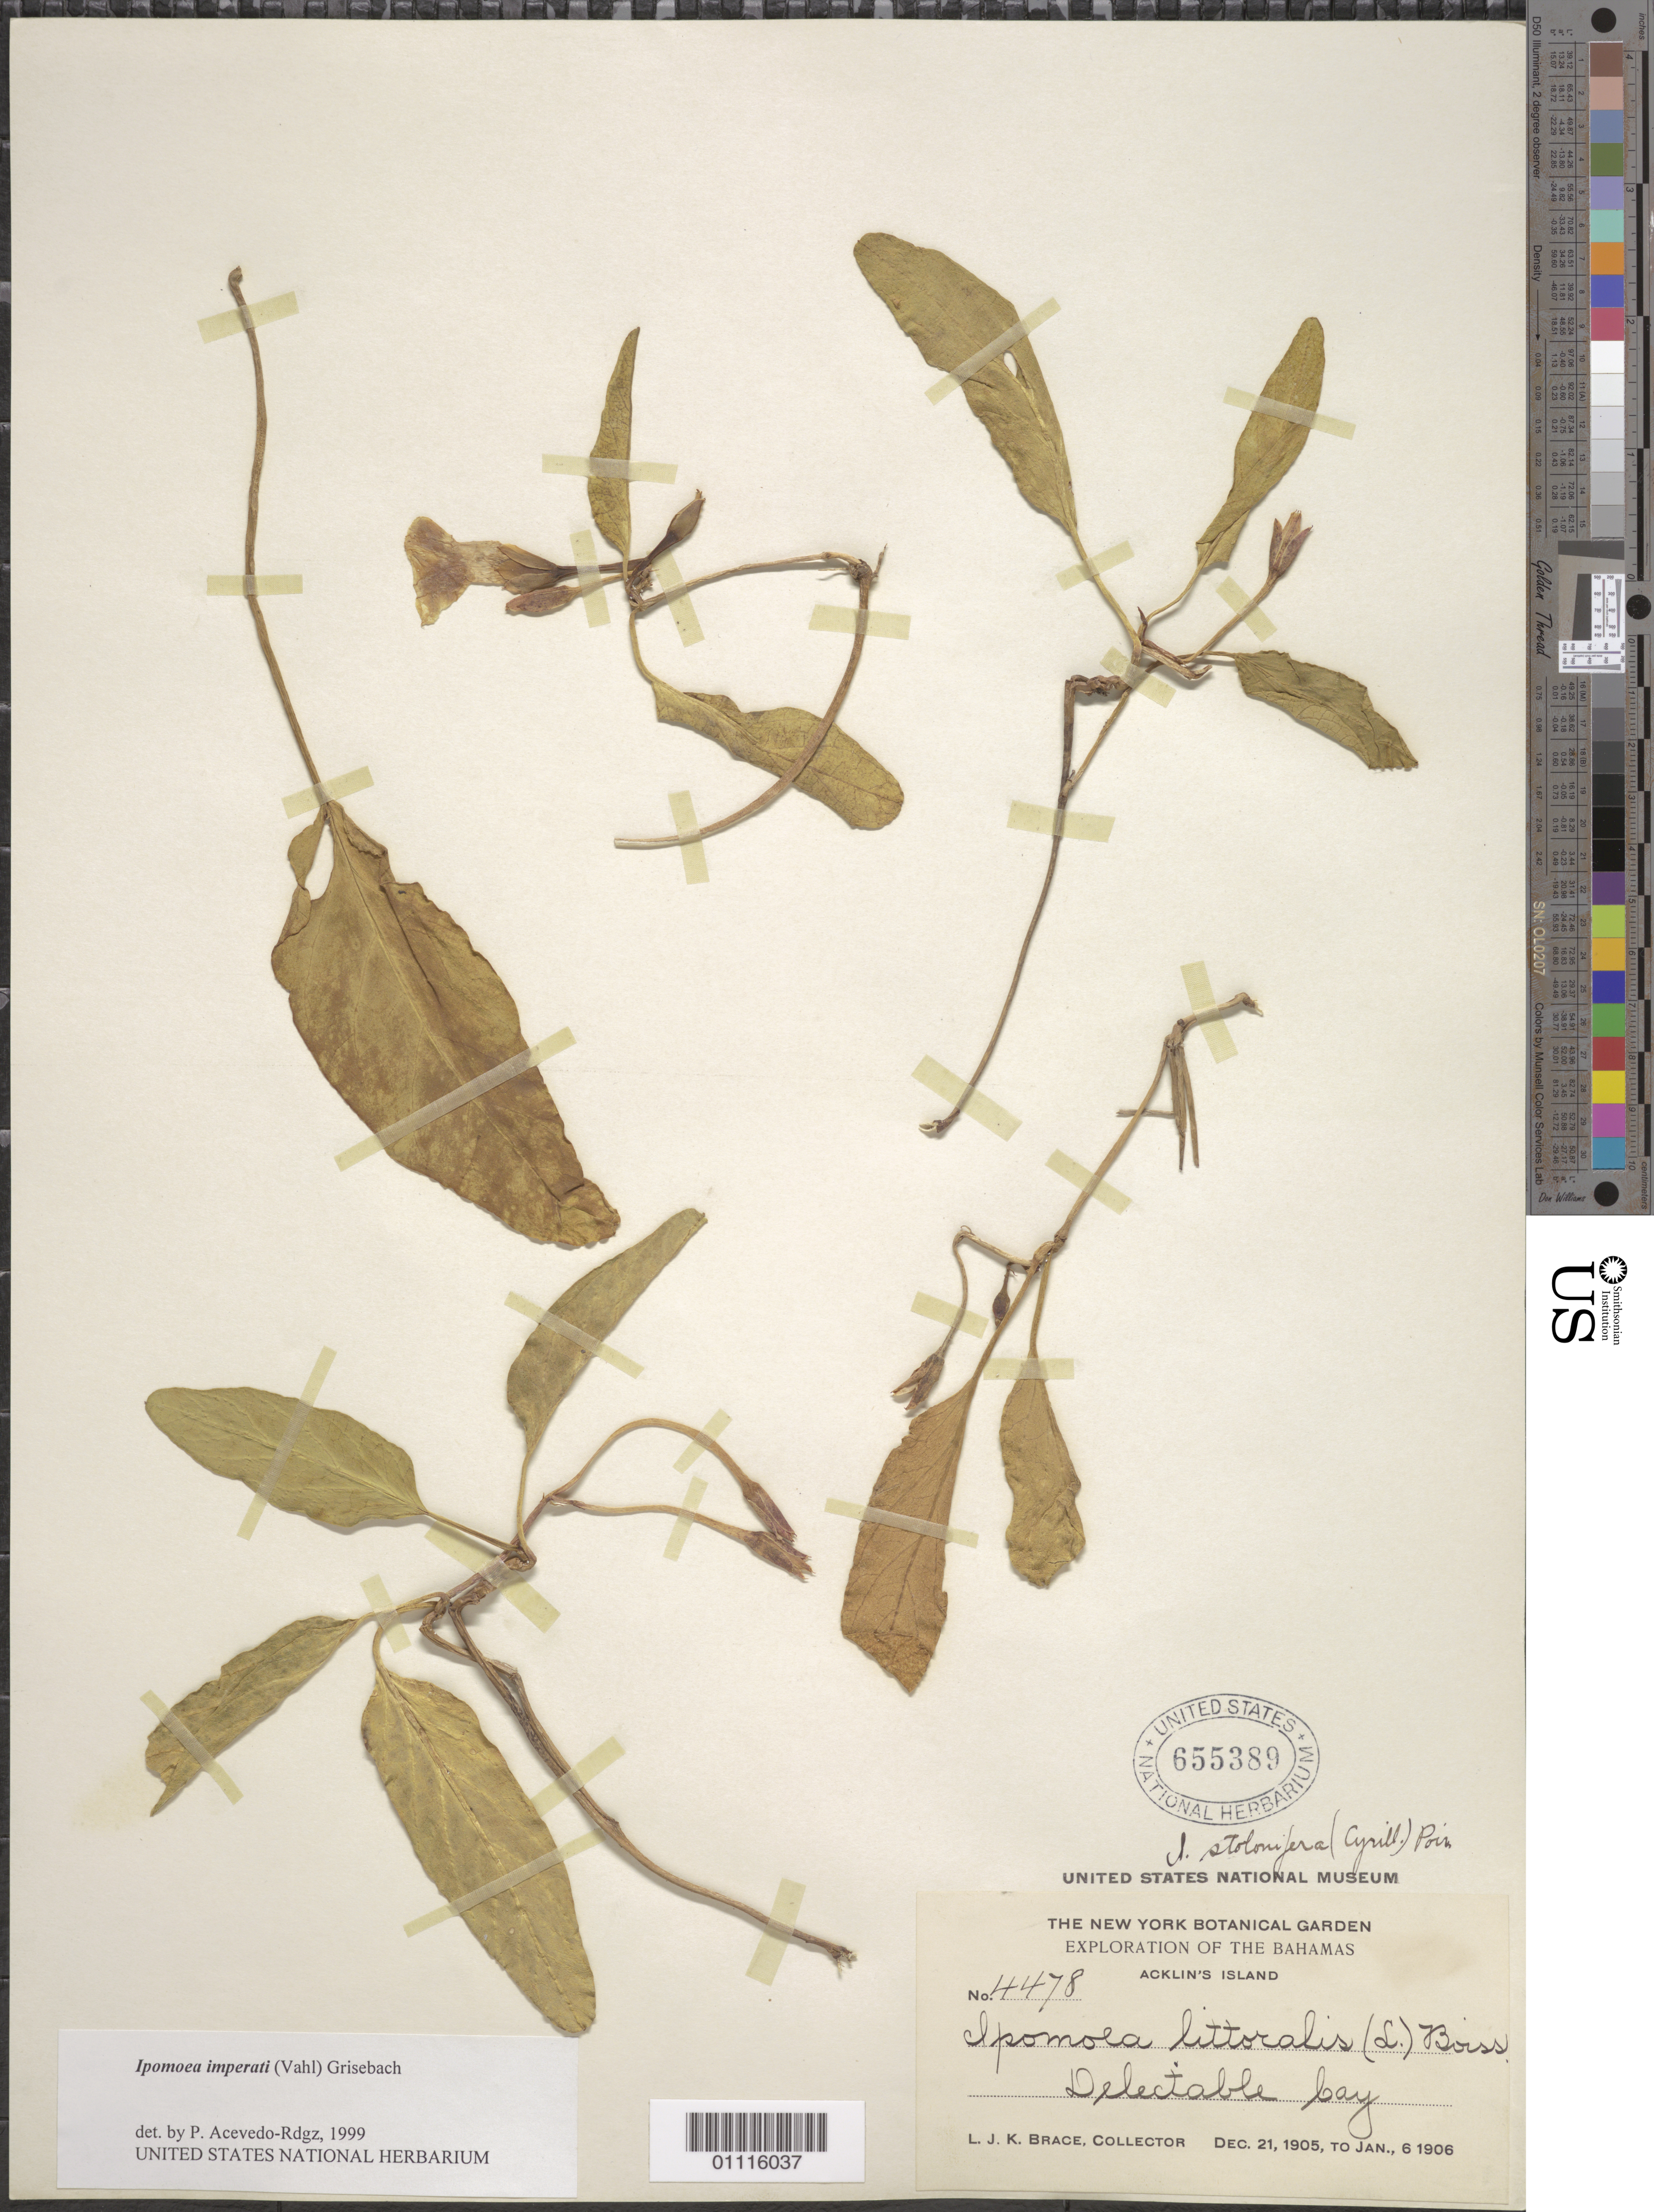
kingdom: Plantae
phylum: Tracheophyta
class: Magnoliopsida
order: Solanales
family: Convolvulaceae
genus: Ipomoea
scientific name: Ipomoea imperati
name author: (Vahl) Griseb.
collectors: L. J. K. Brace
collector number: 4478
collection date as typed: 21 Dec 1906 to 06 Jan 1906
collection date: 1906-01-06/1906-12-21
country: Bahamas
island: Acklin's I.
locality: Delectable Cay.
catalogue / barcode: US 655389